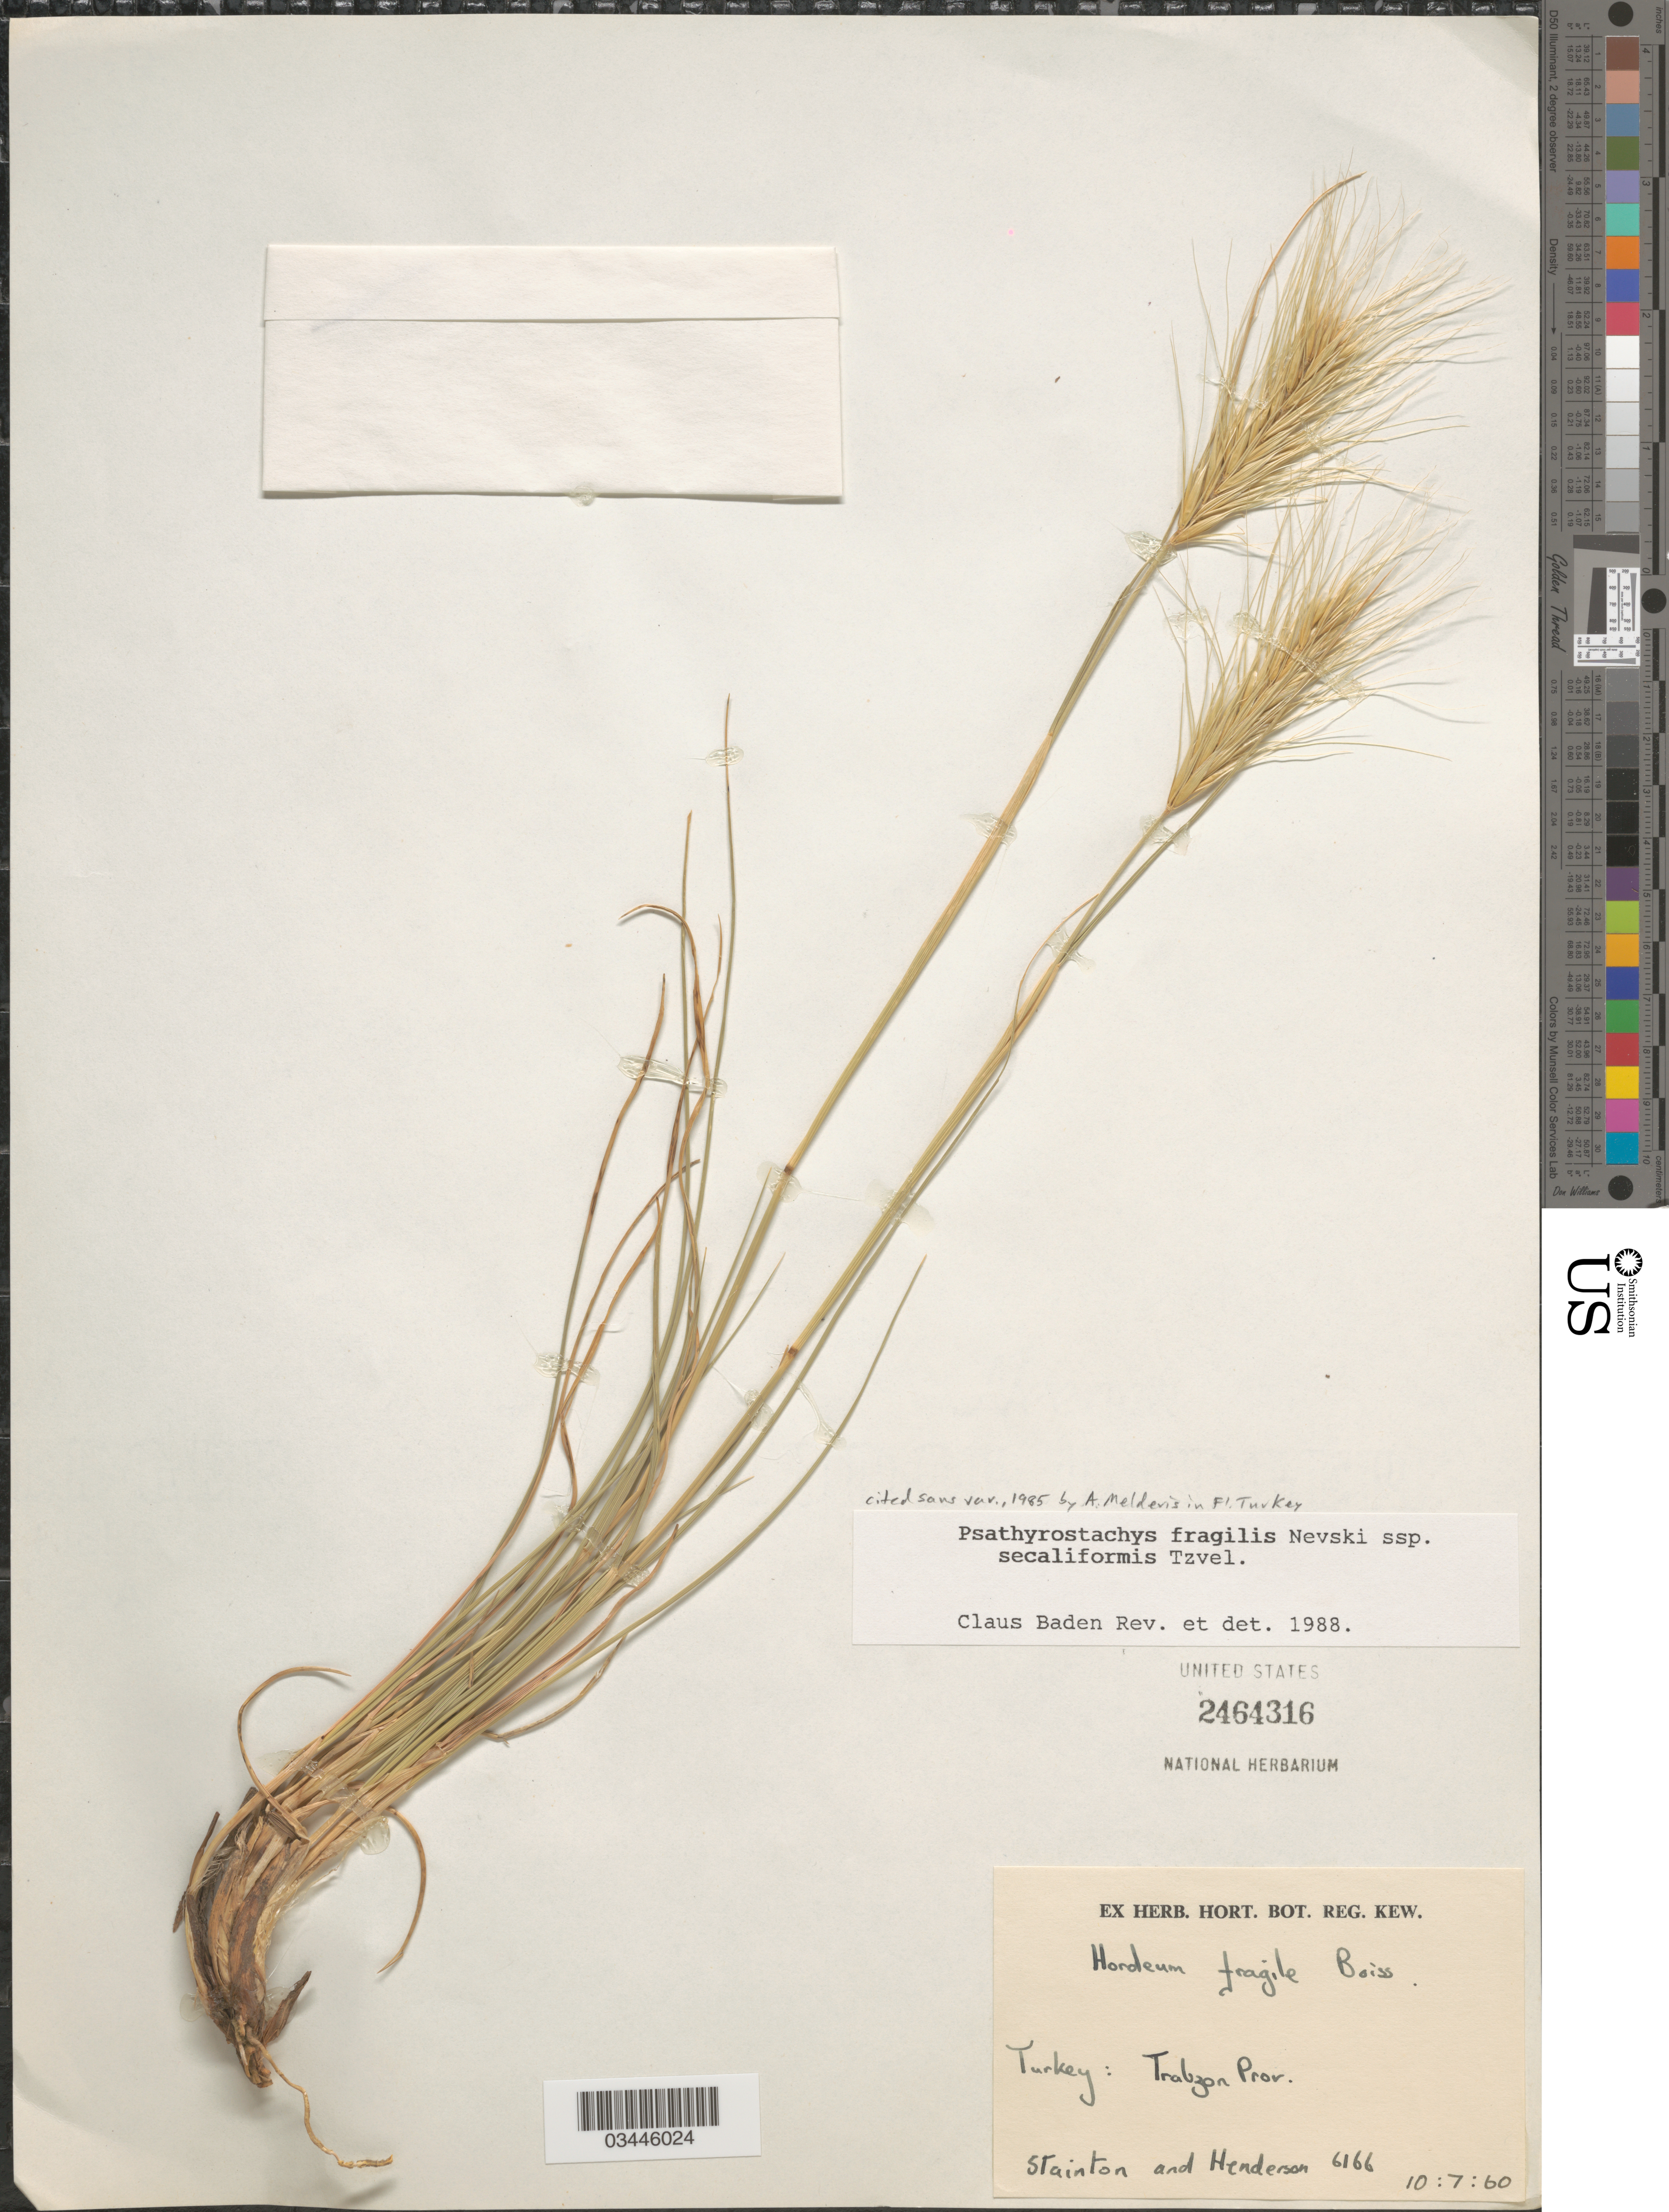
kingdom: Plantae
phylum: Tracheophyta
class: Liliopsida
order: Poales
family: Poaceae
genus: Psathyrostachys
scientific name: Psathyrostachys fragilis subsp. secaliformis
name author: Tzvelev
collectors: -. Stainton & -. Henderson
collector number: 6166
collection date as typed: Transcribed d/m/y: 10/7/60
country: Turkey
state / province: Trabzon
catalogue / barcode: US 2464316